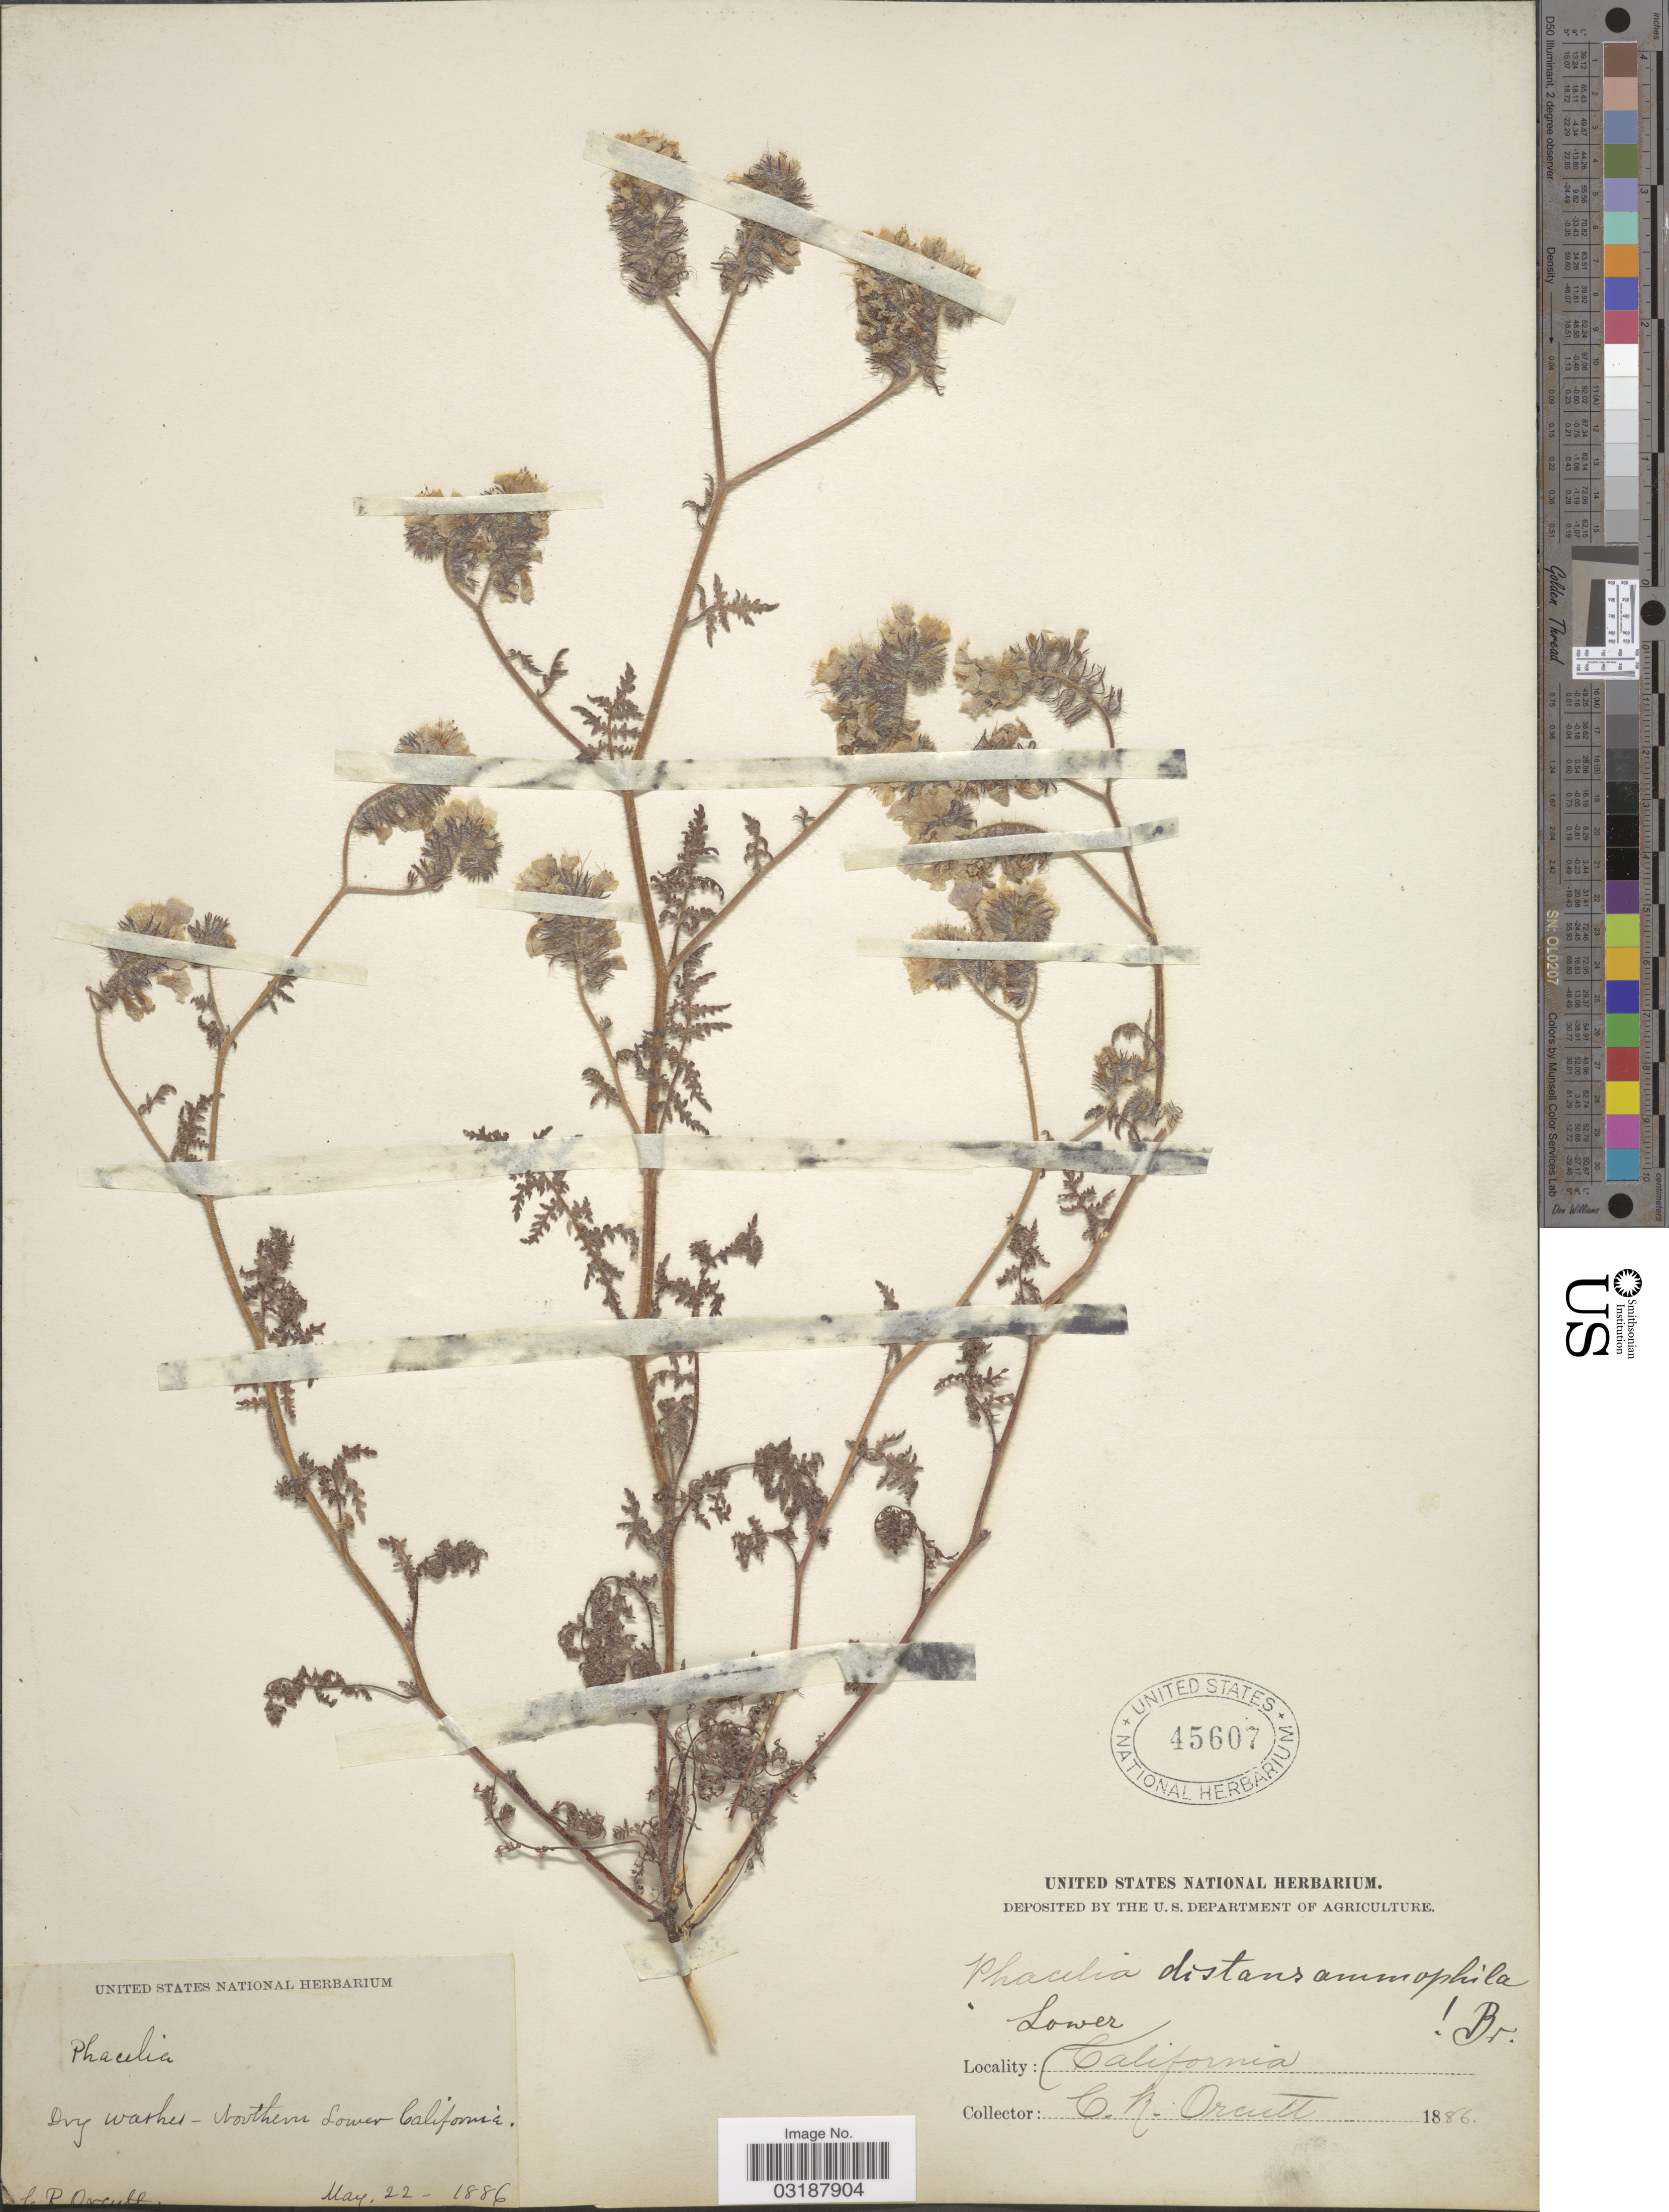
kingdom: Plantae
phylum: Tracheophyta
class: Magnoliopsida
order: Boraginales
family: Hydrophyllaceae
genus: Phacelia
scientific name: Phacelia cicutaria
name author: Greene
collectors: C. R. Orcutt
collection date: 1886-05-22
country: Mexico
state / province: Baja California Norte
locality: Dry washes - Northern Lower California.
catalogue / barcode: US 45607